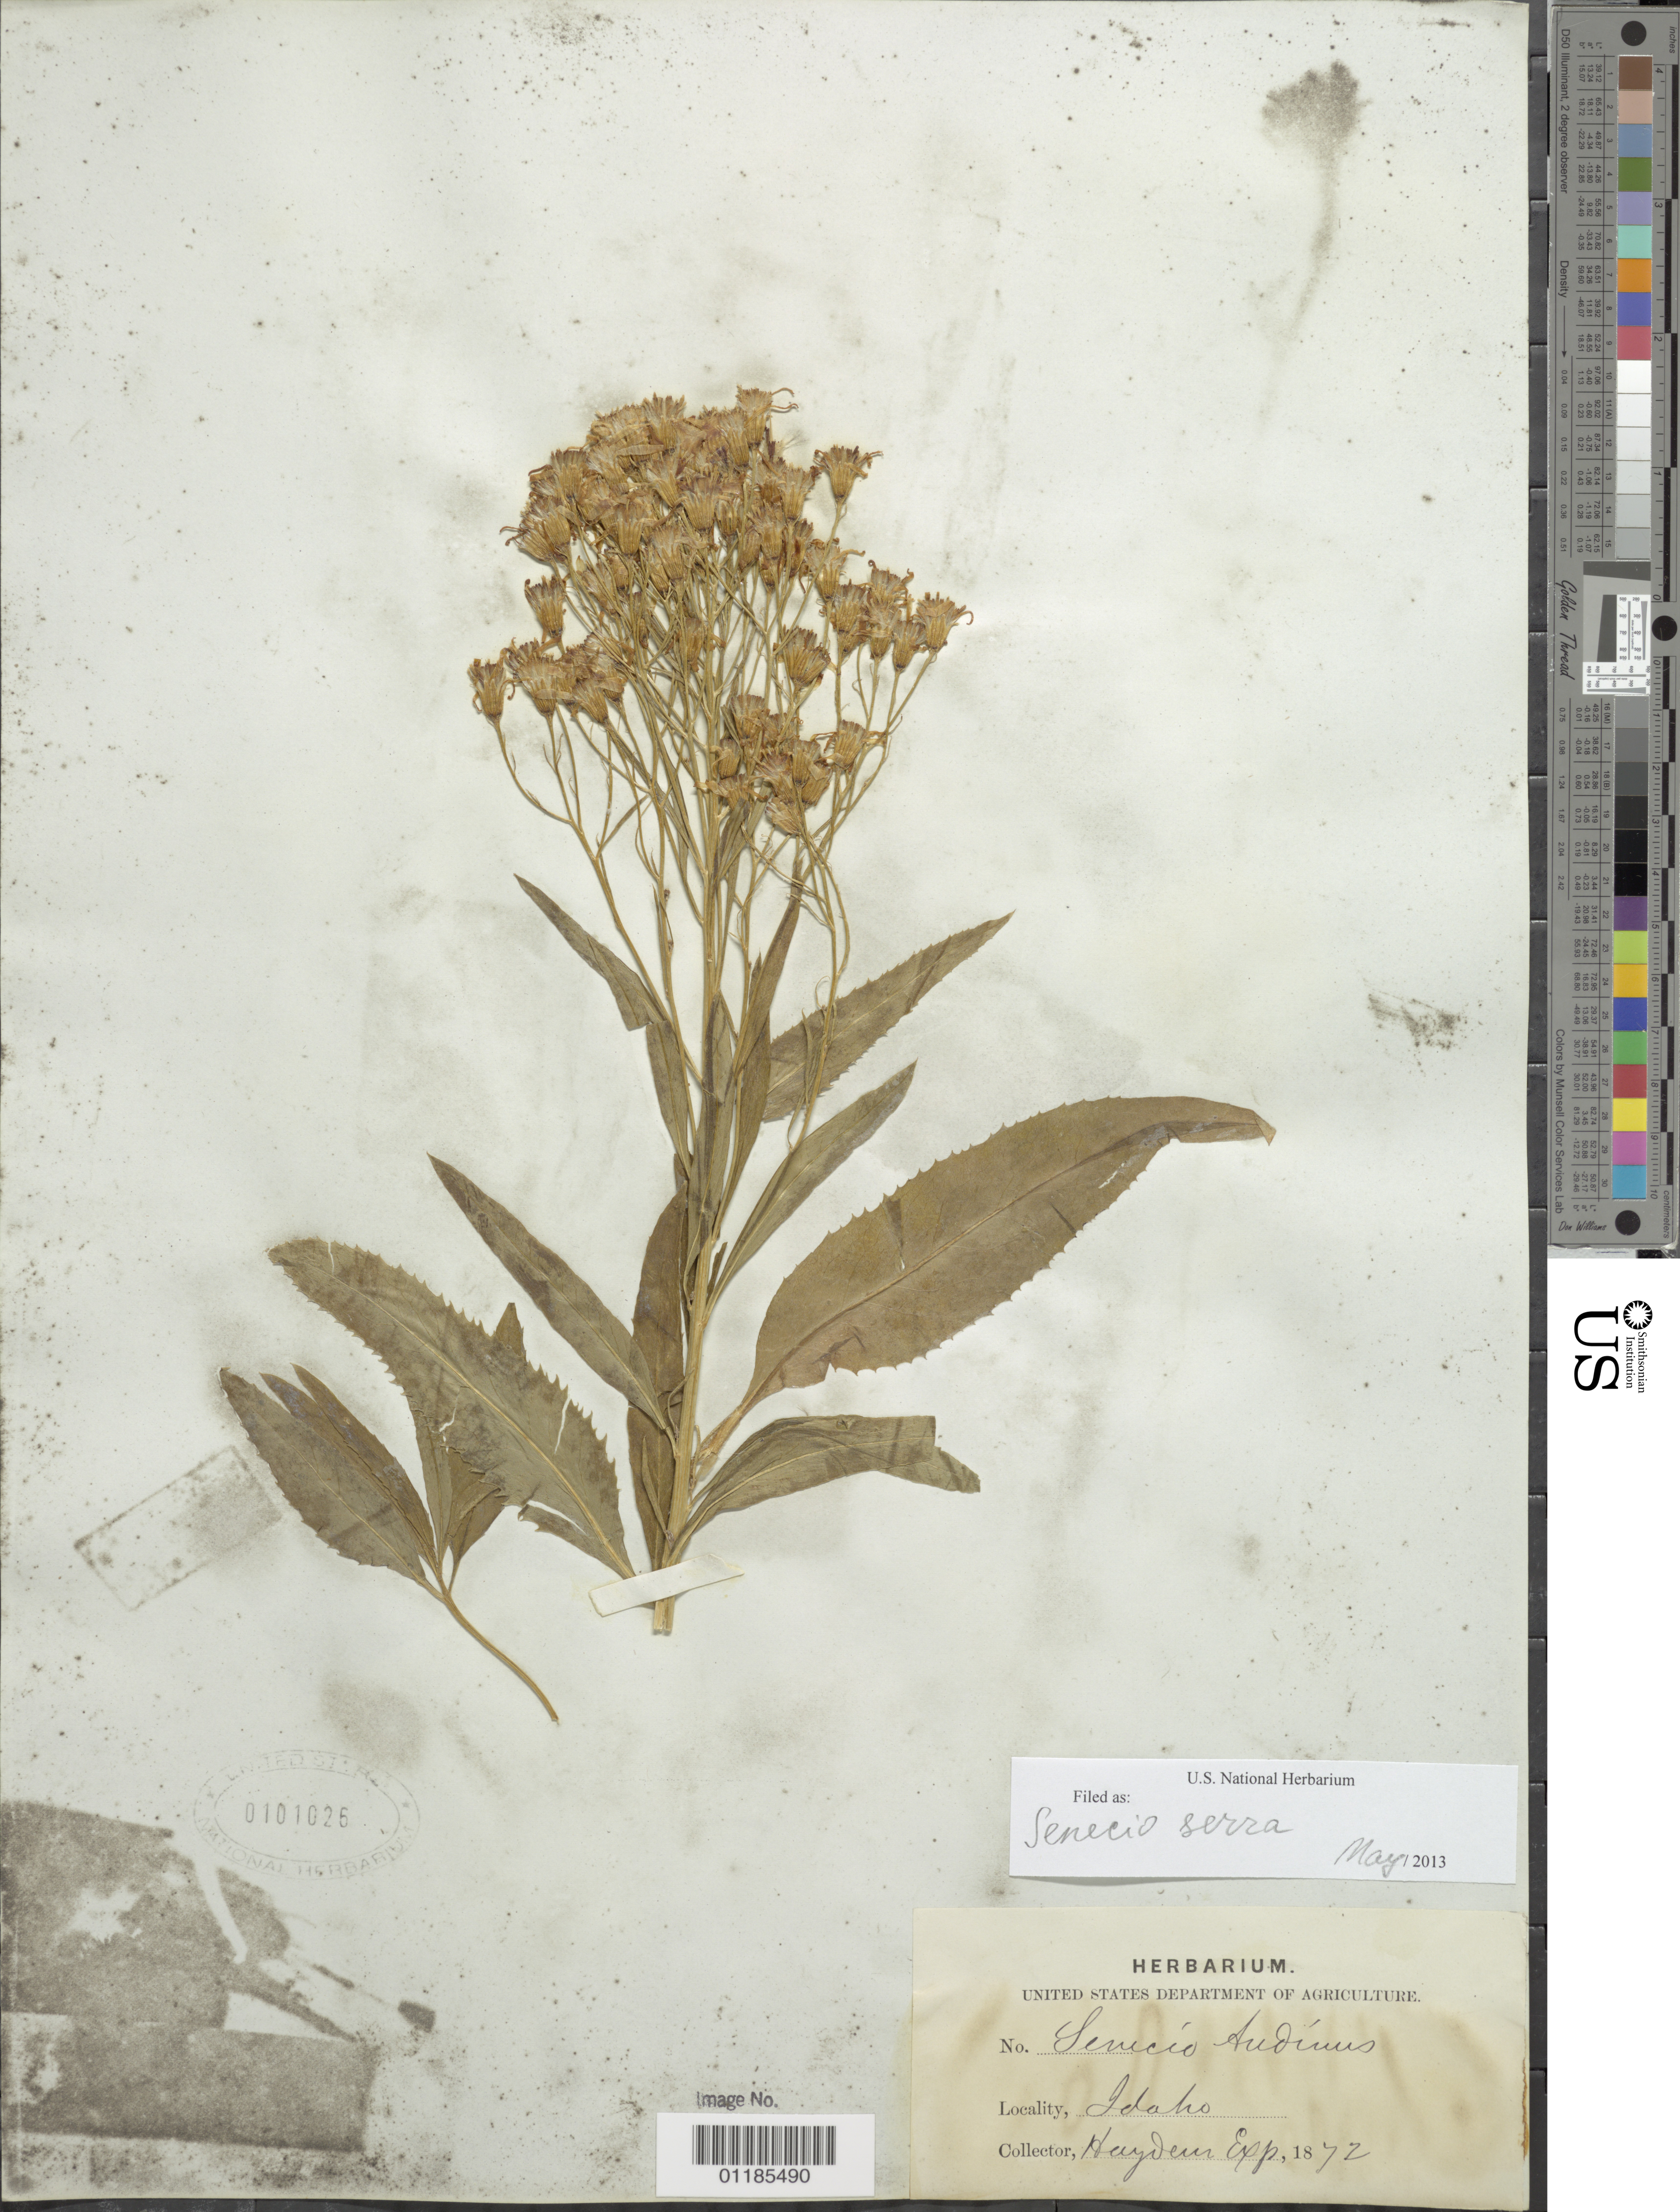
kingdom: Plantae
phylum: Tracheophyta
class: Magnoliopsida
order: Asterales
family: Asteraceae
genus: Senecio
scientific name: Senecio serra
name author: Hook.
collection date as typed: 1872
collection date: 1872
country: United States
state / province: Idaho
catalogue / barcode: US 101026